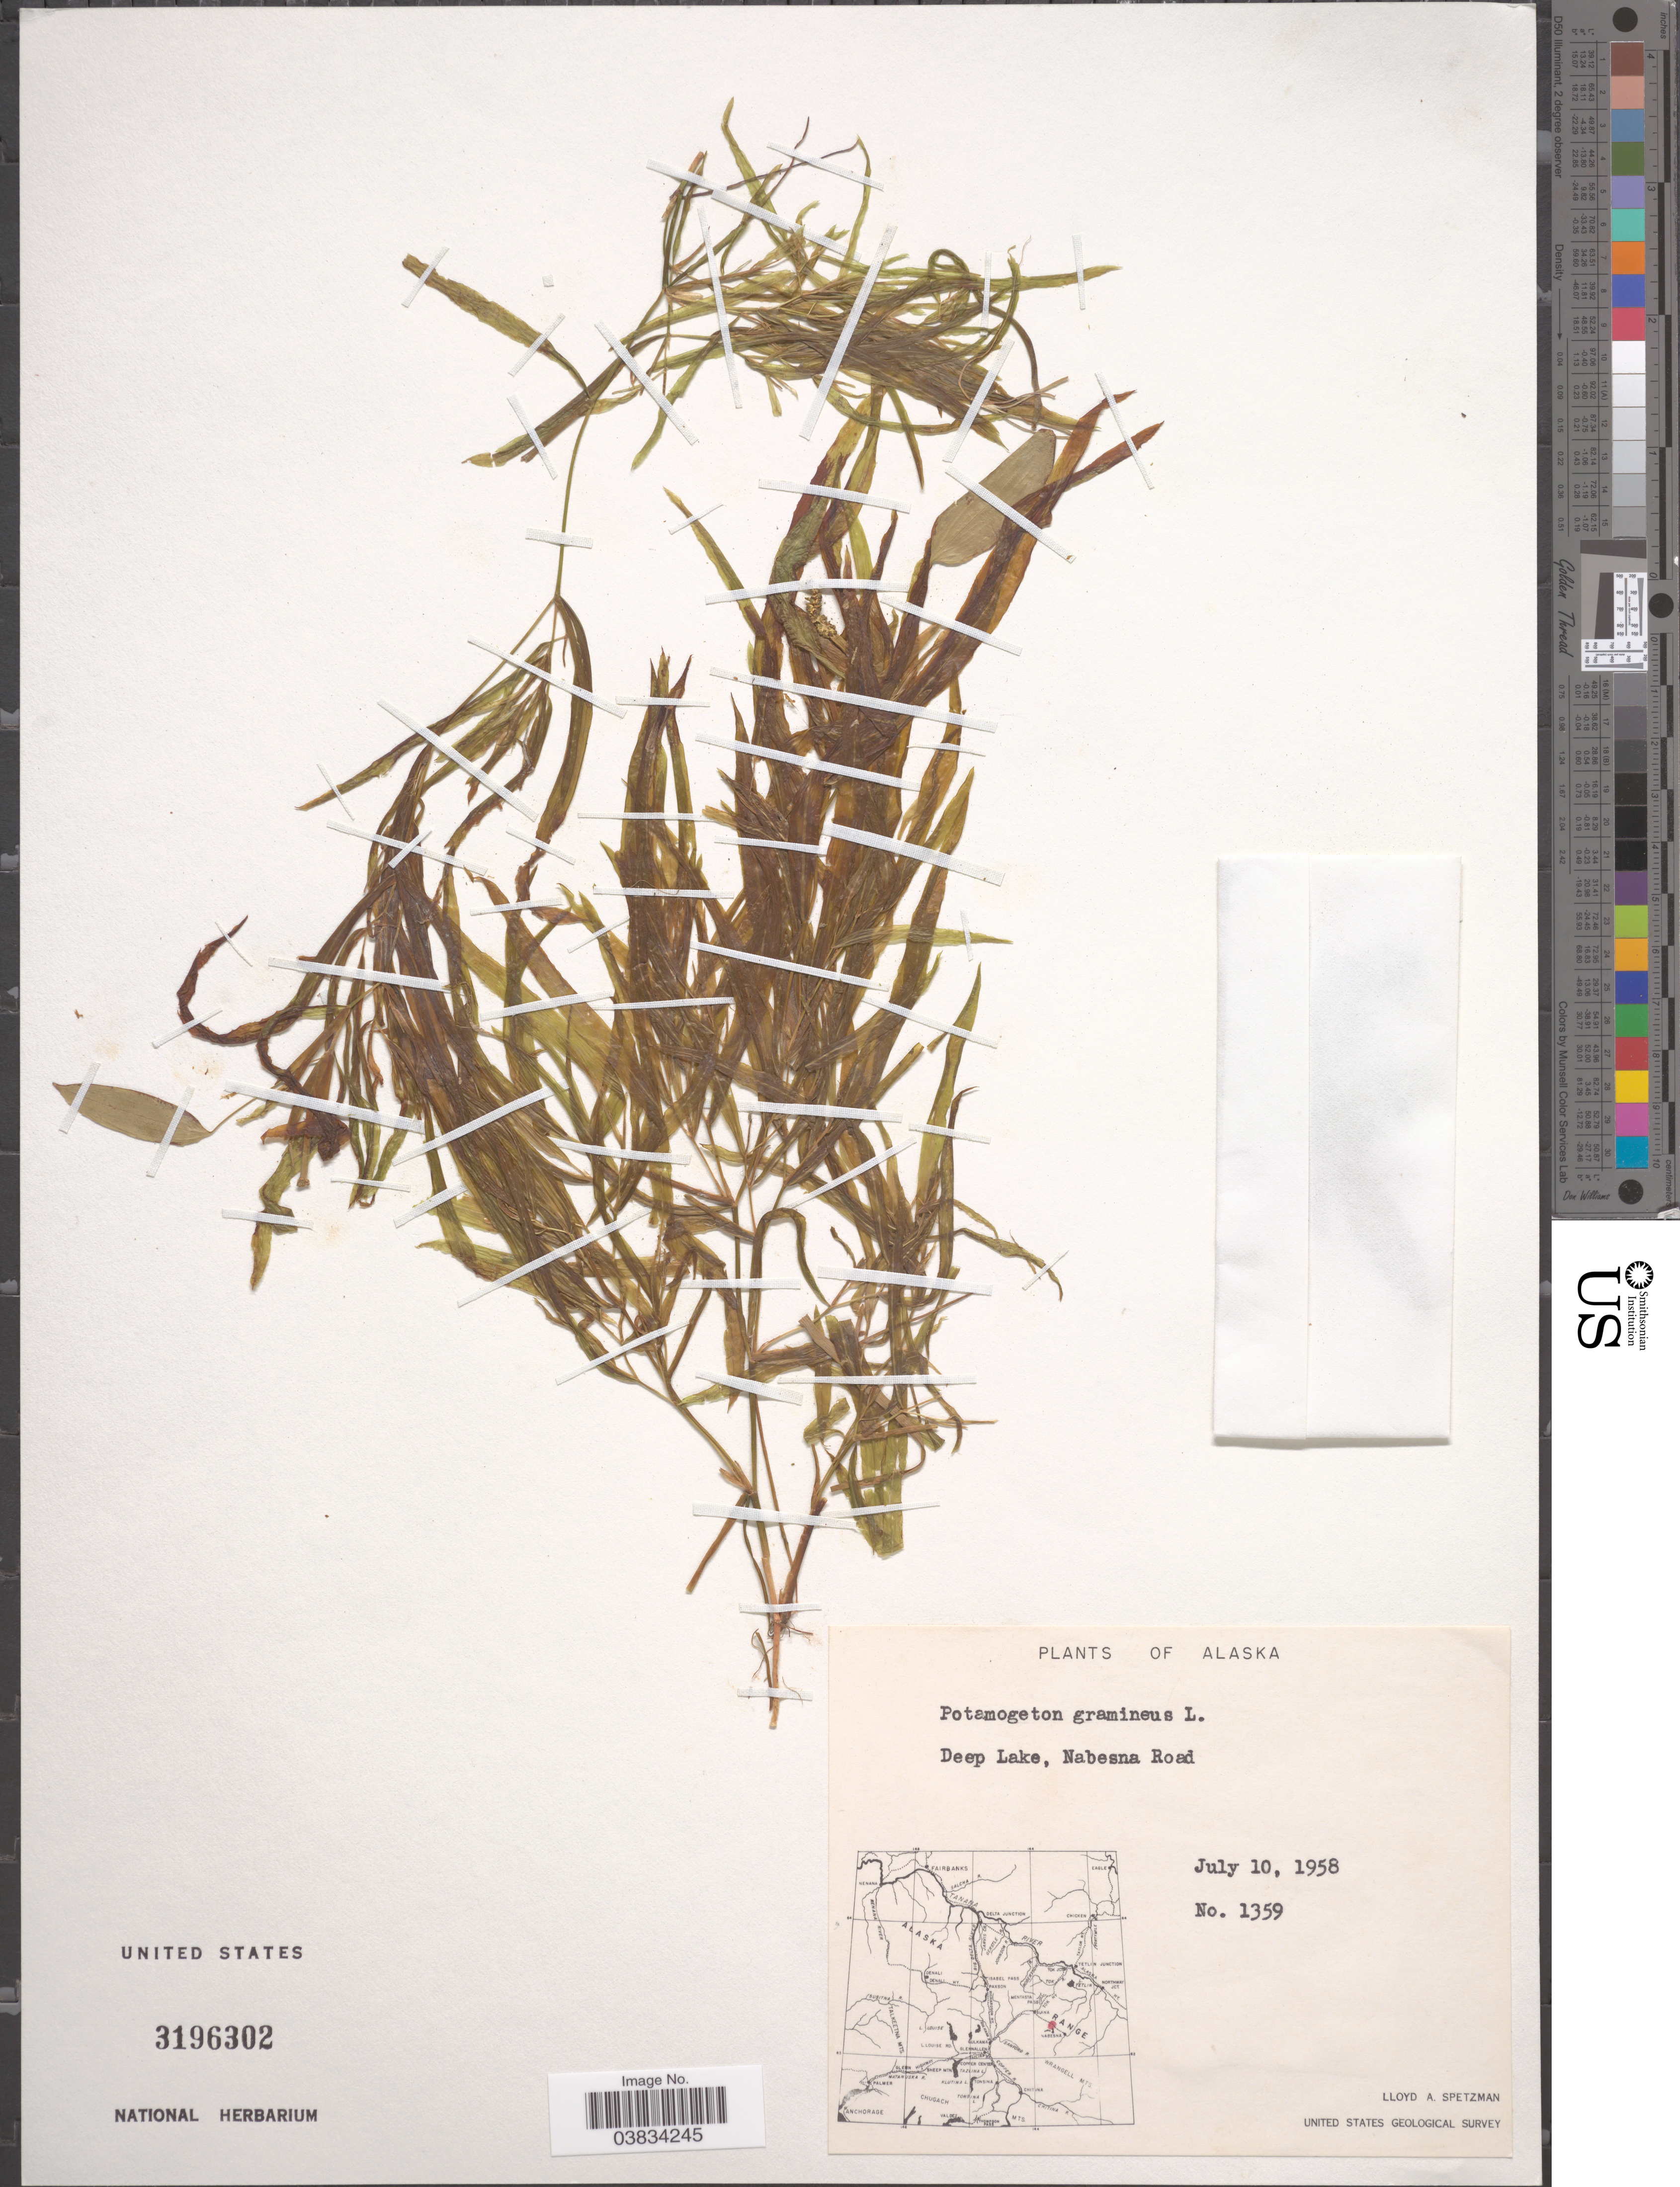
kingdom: Plantae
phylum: Tracheophyta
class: Liliopsida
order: Alismatales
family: Potamogetonaceae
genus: Potamogeton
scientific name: Potamogeton gramineus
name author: L.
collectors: L. Spetzman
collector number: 1359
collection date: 1958-07-10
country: United States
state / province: Alaska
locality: Deep Lake, Nabesna Road.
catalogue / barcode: US 3196302